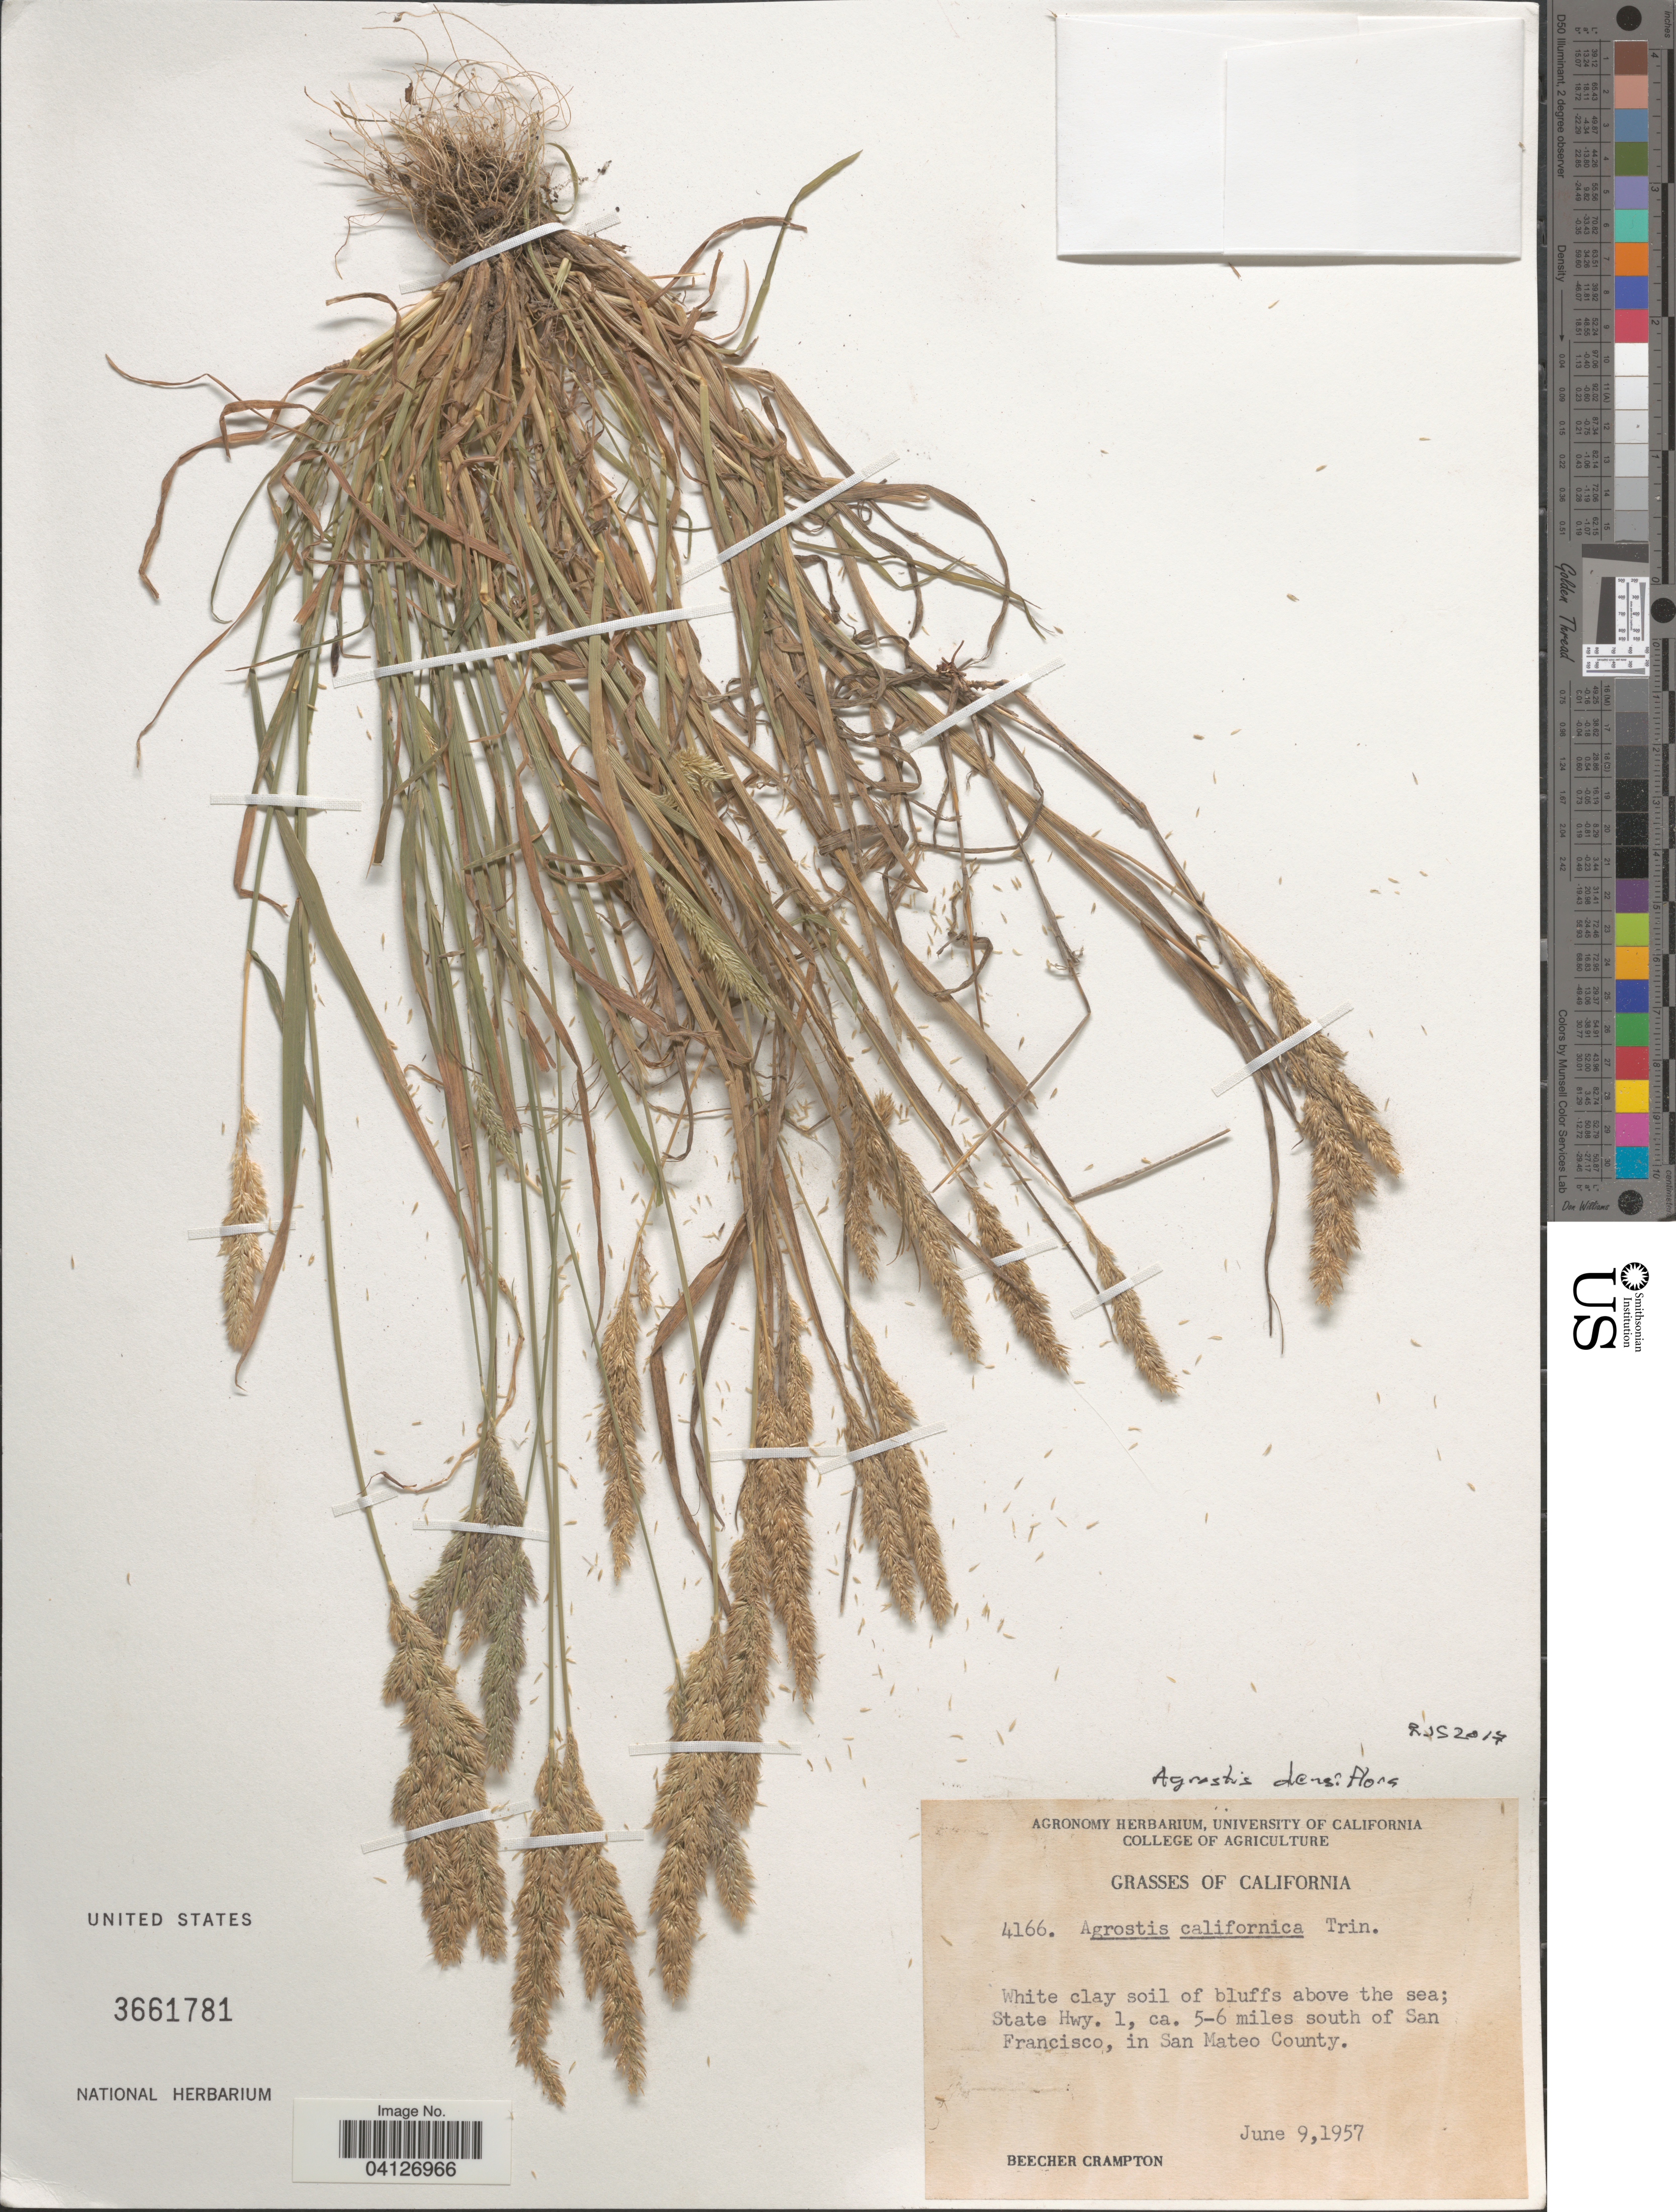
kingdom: Plantae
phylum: Tracheophyta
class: Liliopsida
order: Poales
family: Poaceae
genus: Agrostis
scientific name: Agrostis californica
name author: Trin.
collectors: B. Crampton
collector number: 4166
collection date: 1957-06-09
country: United States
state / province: California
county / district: San Mateo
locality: State Hwy. 1, ca. 5-6 miles south of San Francisco, in San Mateo County.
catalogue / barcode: US 3661781